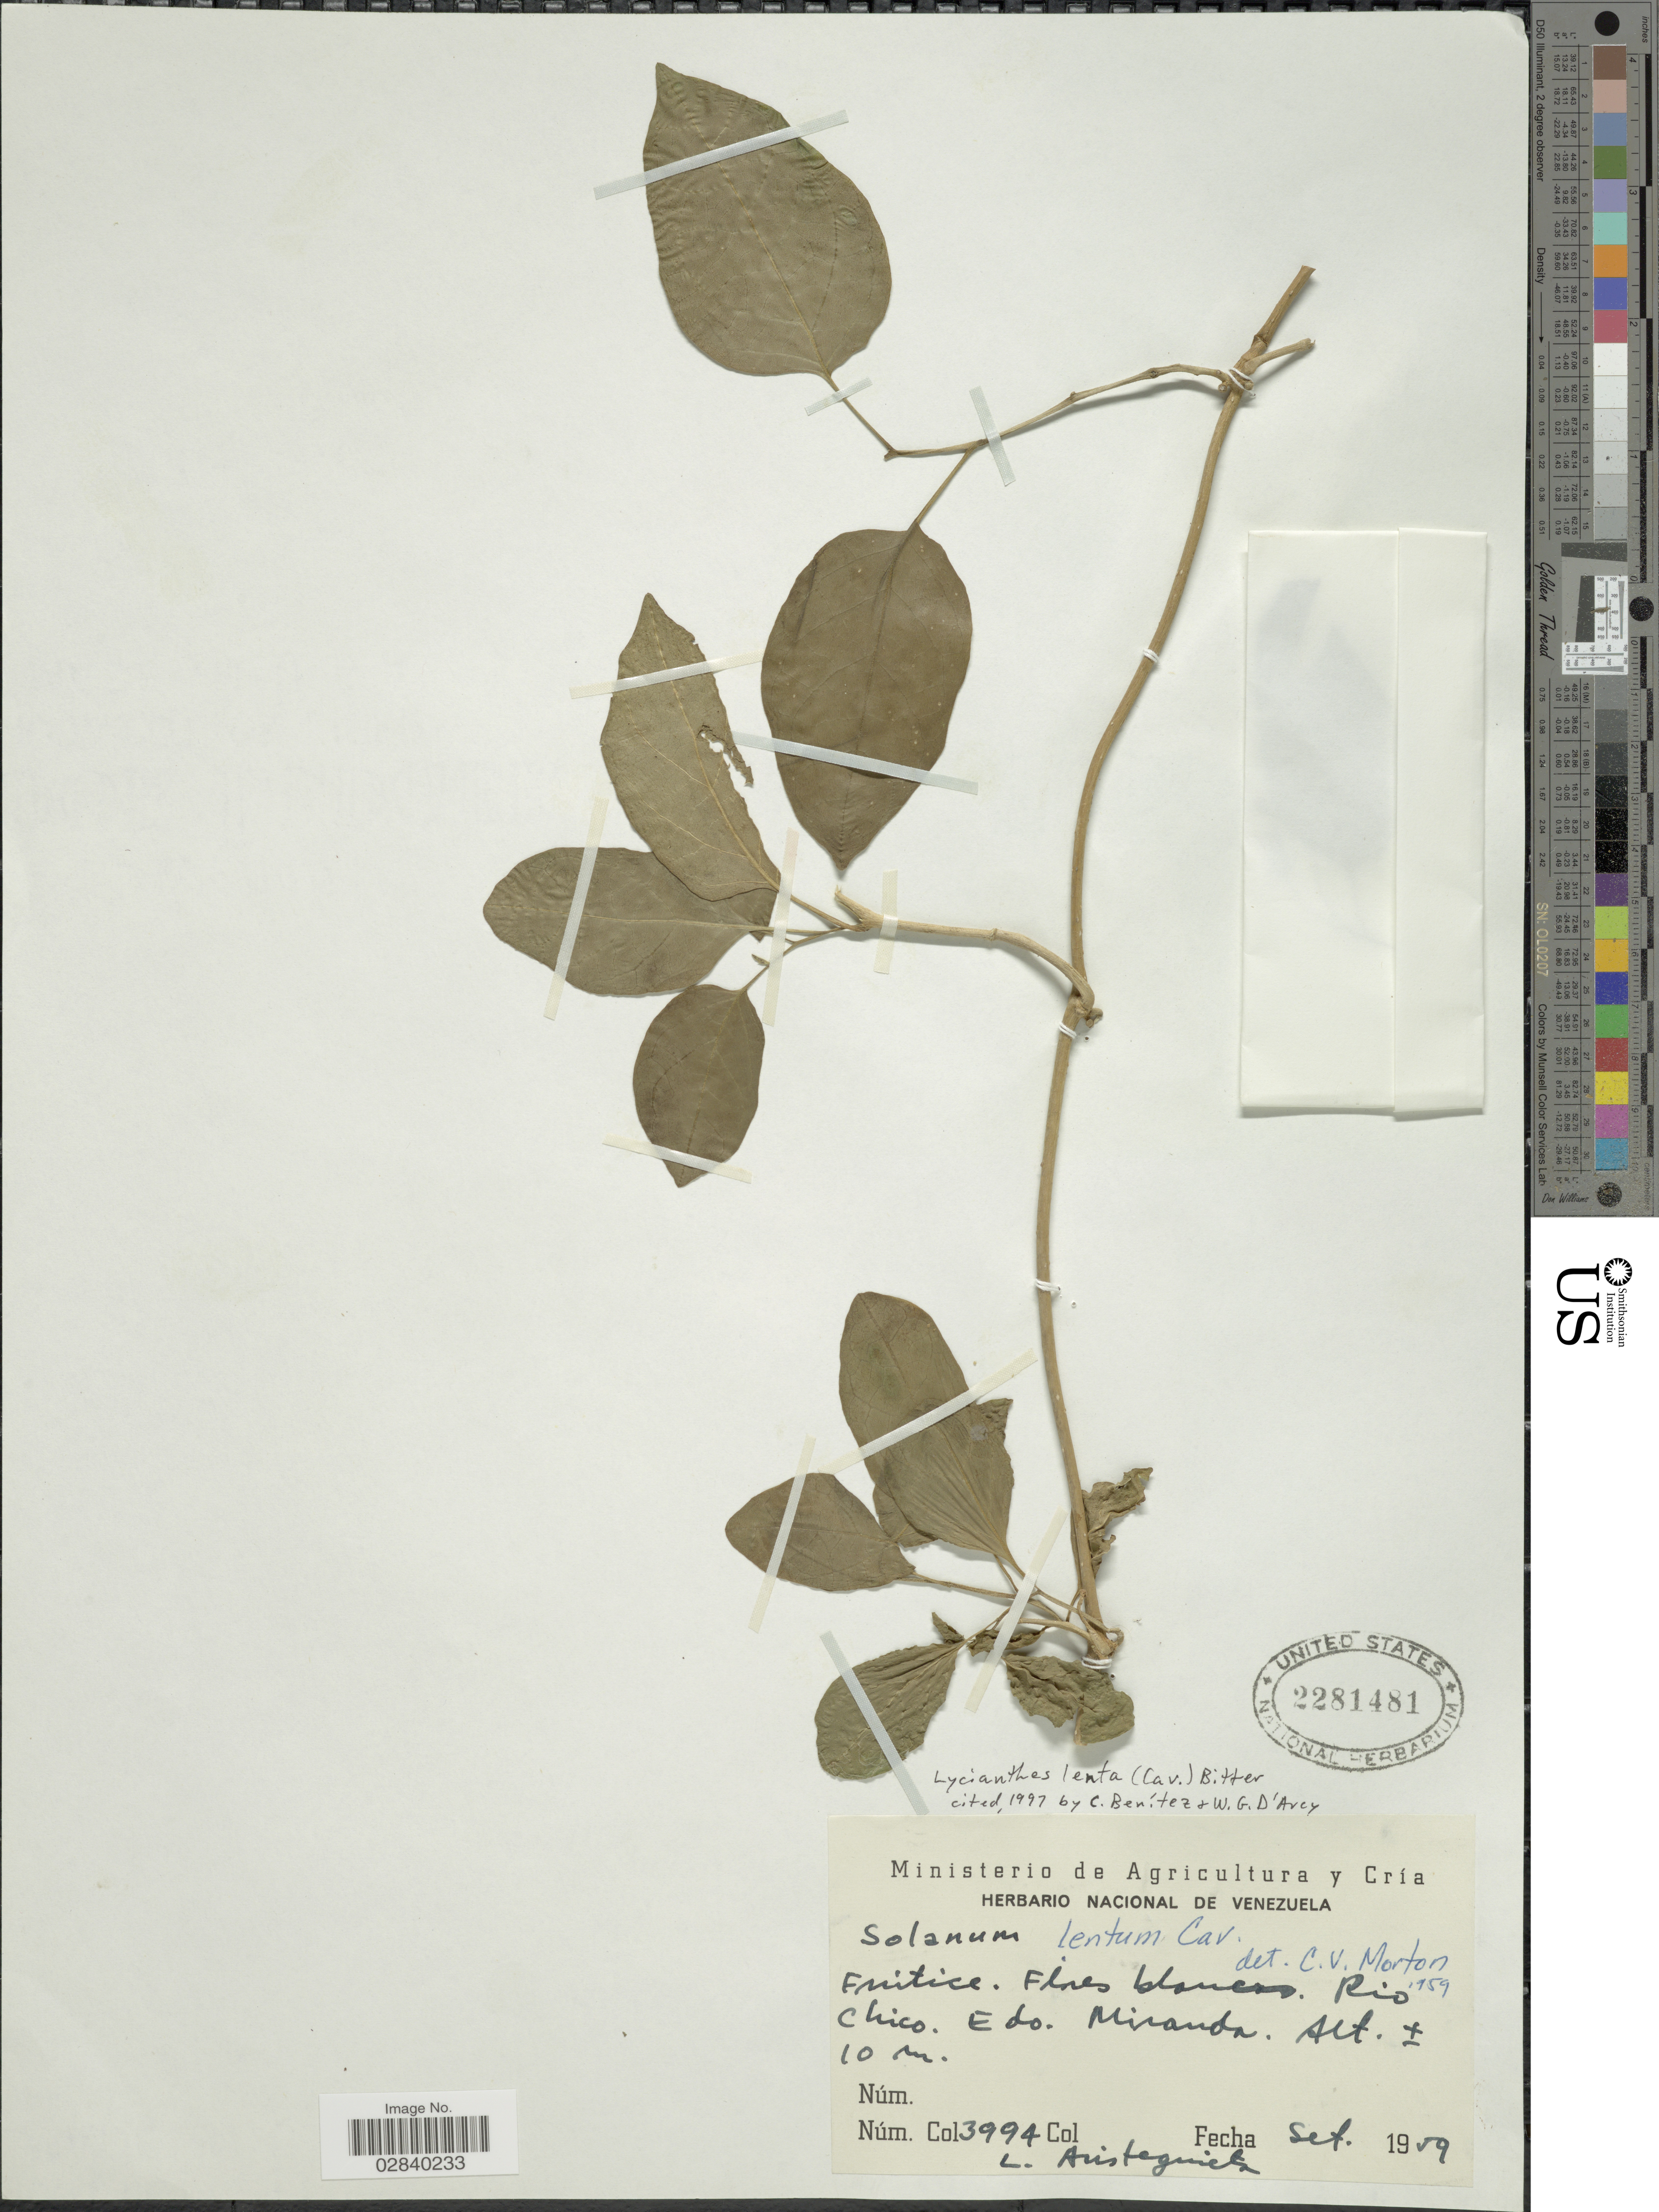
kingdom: Plantae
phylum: Tracheophyta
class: Magnoliopsida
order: Solanales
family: Solanaceae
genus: Lycianthes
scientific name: Lycianthes lenta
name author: (Cav.) Bitter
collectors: L. Aristeguieta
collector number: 3994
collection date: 1959-09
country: Venezuela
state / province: Miranda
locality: Rio Chico. Edo. Miranda.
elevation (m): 10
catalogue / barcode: US 2281481